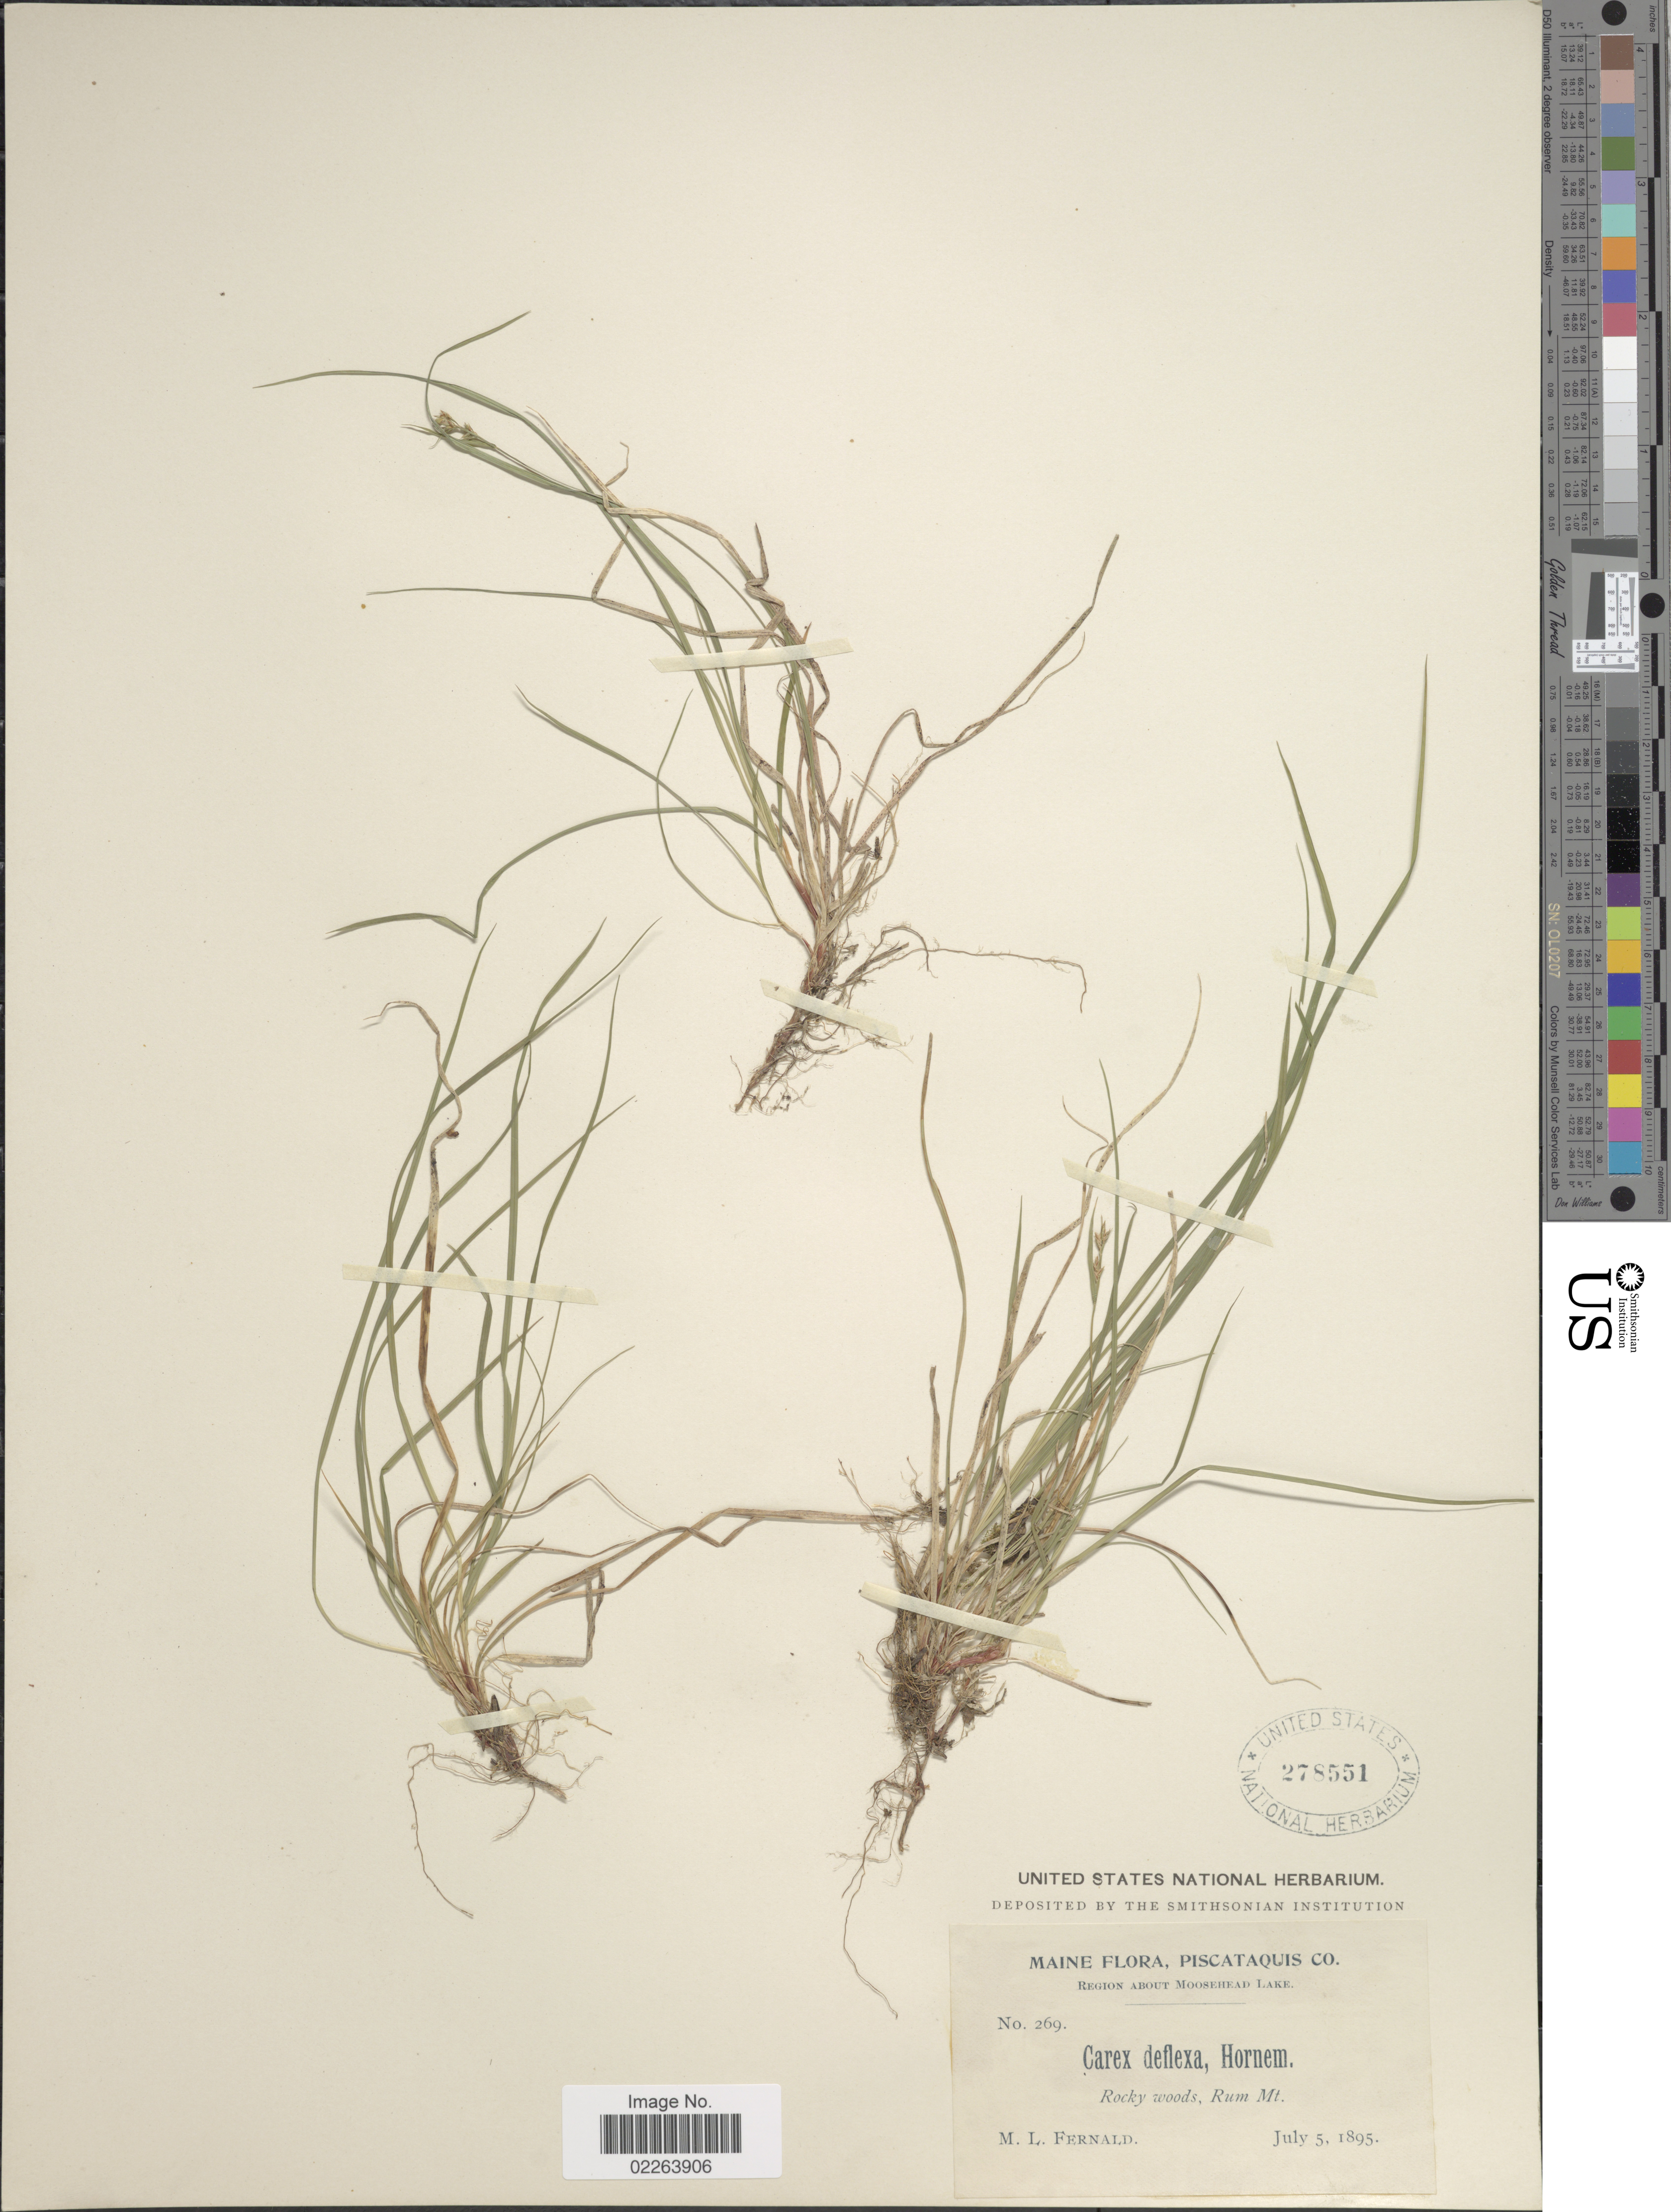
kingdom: Plantae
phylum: Tracheophyta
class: Liliopsida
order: Poales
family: Cyperaceae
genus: Carex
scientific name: Carex deflexa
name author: Hornem.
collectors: M. L. Fernald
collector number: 269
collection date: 1895-07-05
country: United States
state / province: Maine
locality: Piscataquis Co, Region about Moosehead Lake, Rocky woods, Rum Mt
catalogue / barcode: US 278551